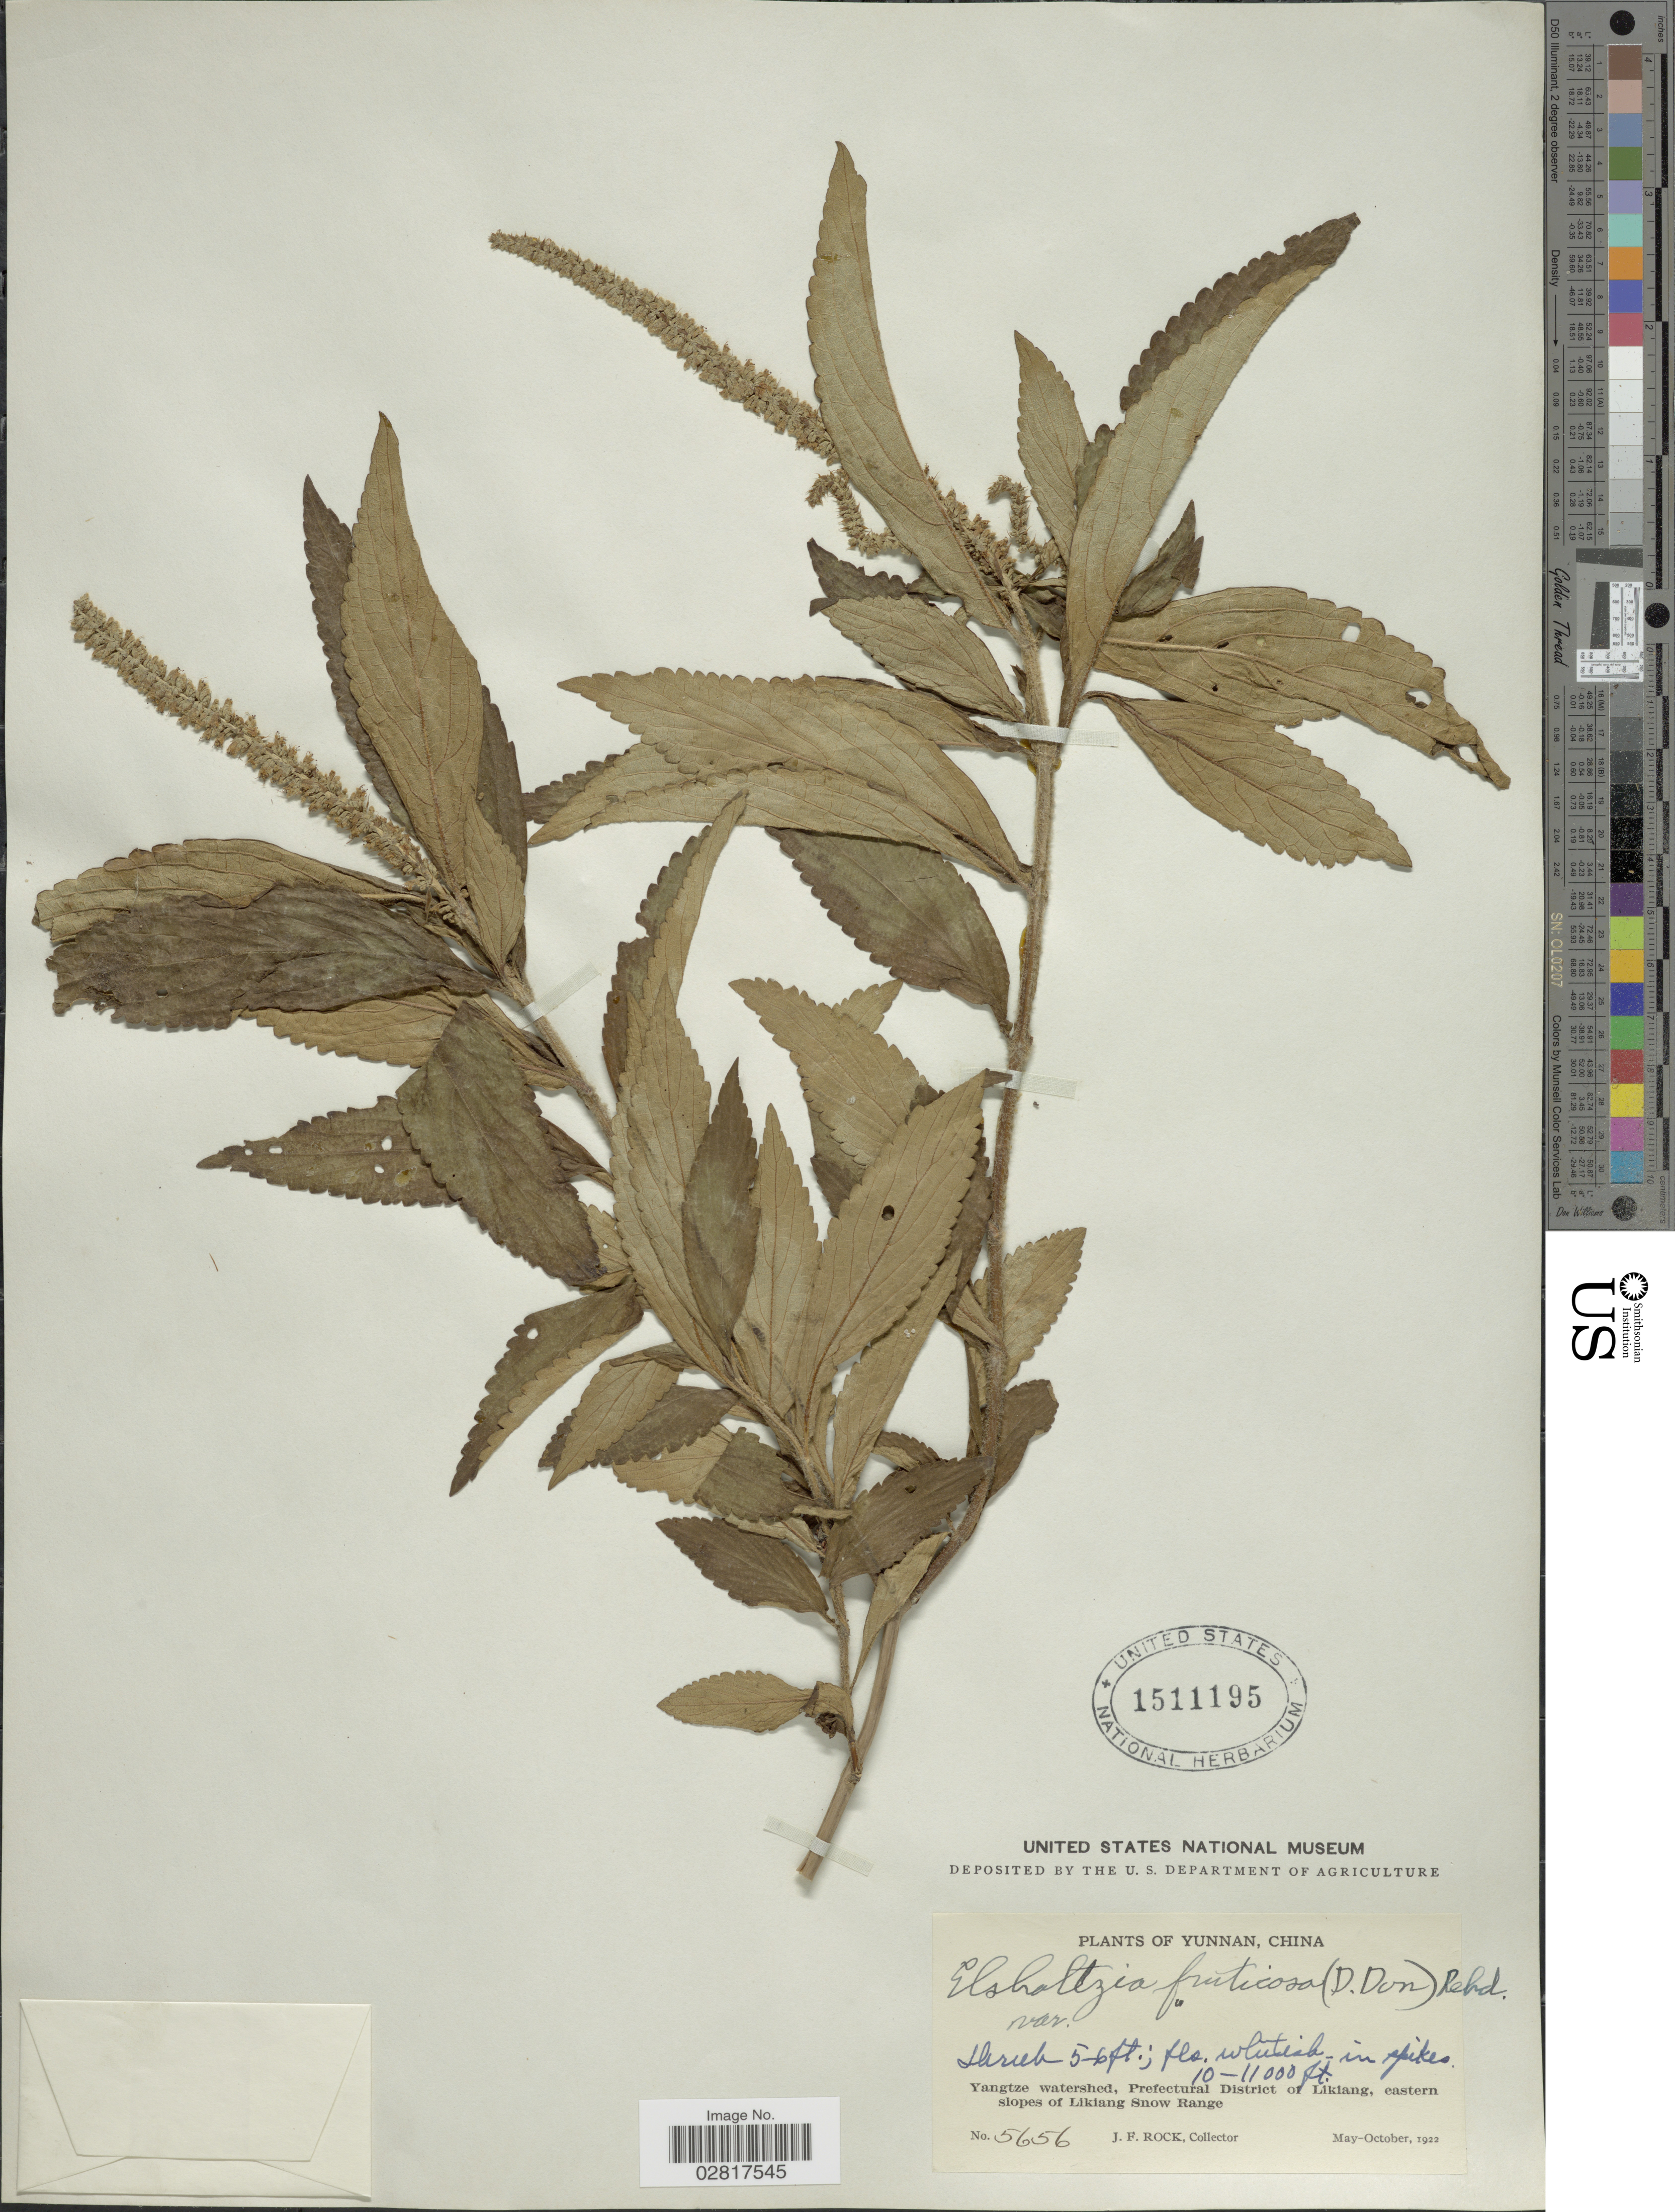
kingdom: Plantae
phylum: Tracheophyta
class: Magnoliopsida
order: Lamiales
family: Lamiaceae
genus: Elsholtzia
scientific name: Elsholtzia fruticosa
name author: (D. Don) Rehder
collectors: J. Rock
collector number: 5656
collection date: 1922-05/1922-10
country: China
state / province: Yunnan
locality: Yangtze watershed, Prefectural District of Likiang, eastern slopes of Likiang Snow Range.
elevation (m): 3048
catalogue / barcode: US 1511195